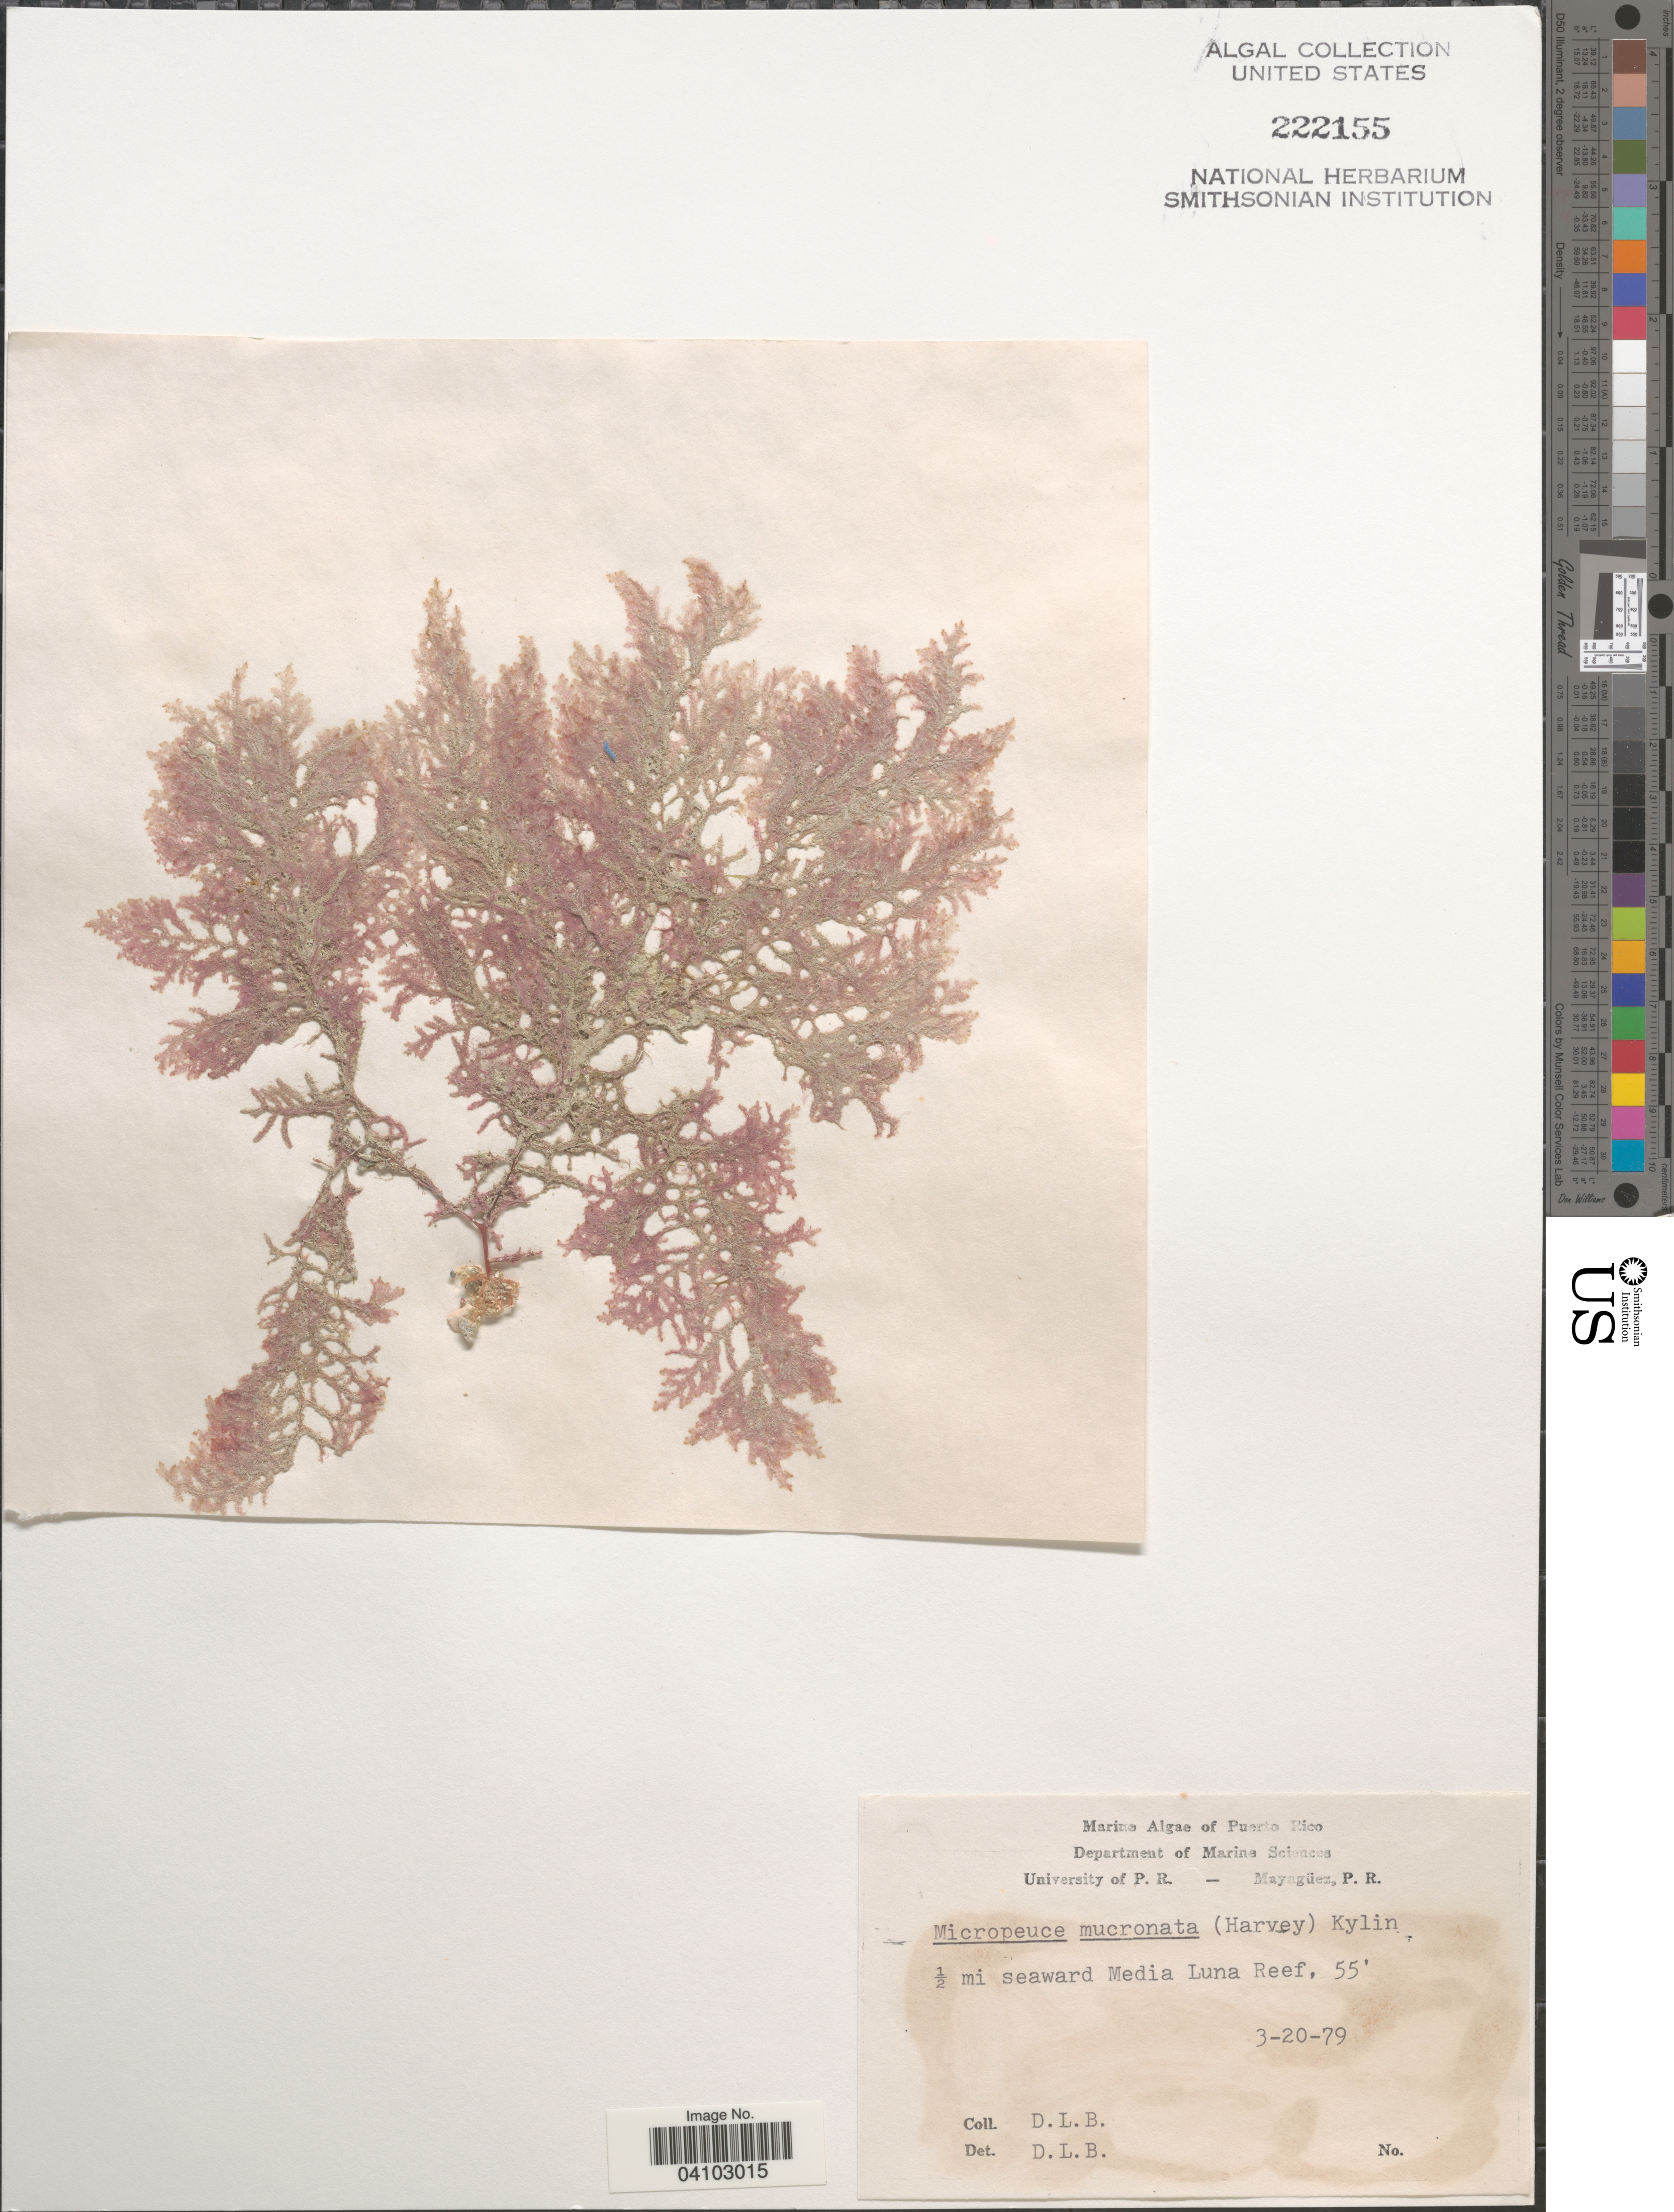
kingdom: Plantae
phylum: Rhodophyta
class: Florideophyceae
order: Ceramiales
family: Rhodomelaceae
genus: Micropeuce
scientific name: Micropeuce mucronata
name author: (Harv.) Kylin ex M.J. Wynne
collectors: D. L. B.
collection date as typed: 16 Nov 79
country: Puerto Rico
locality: ½ mi seaward Media Luna Reef.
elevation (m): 17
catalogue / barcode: US 222155